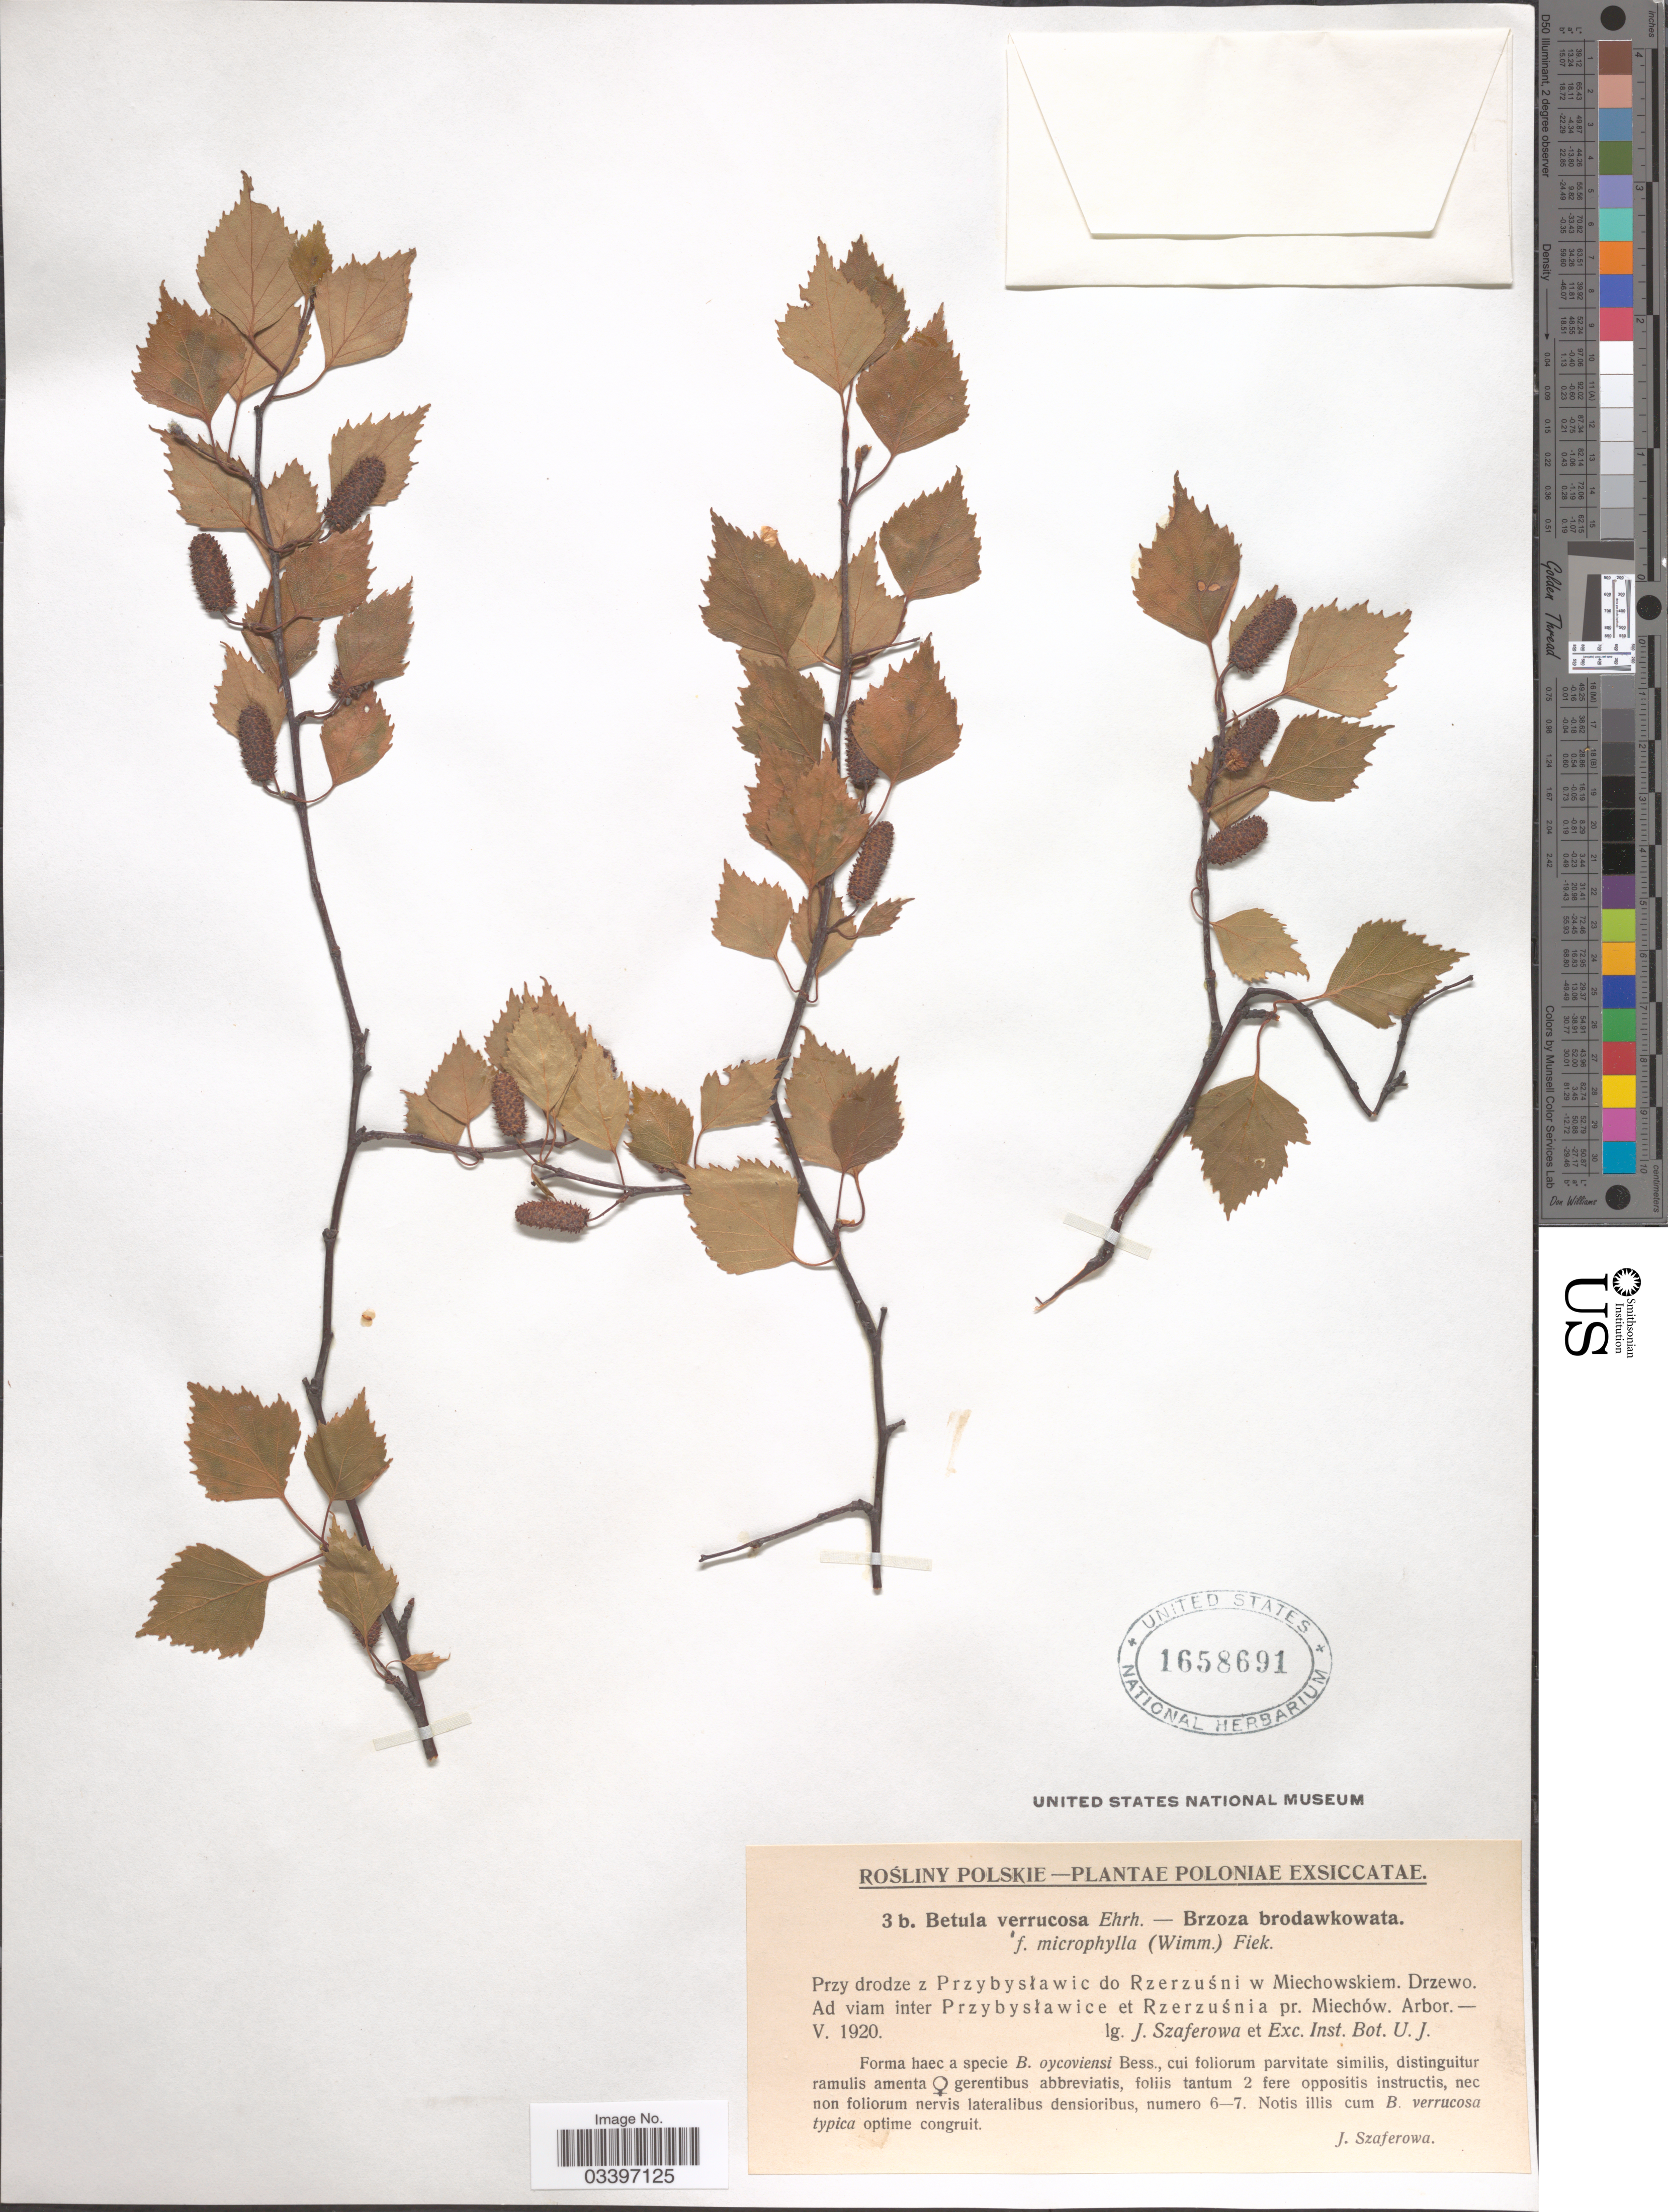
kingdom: Plantae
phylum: Tracheophyta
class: Magnoliopsida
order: Fagales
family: Betulaceae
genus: Betula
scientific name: Betula verrucosa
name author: Ehrh.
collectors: J. Szaferowa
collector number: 3 b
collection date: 1920-05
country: Poland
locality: Przy drodze Przybysƚawic do Rzerzuśni w Miechowskiem. Drzewo. Ad viam inter Przybysławice et Rzerzuśnia pr. Miechów.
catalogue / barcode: US 1658691